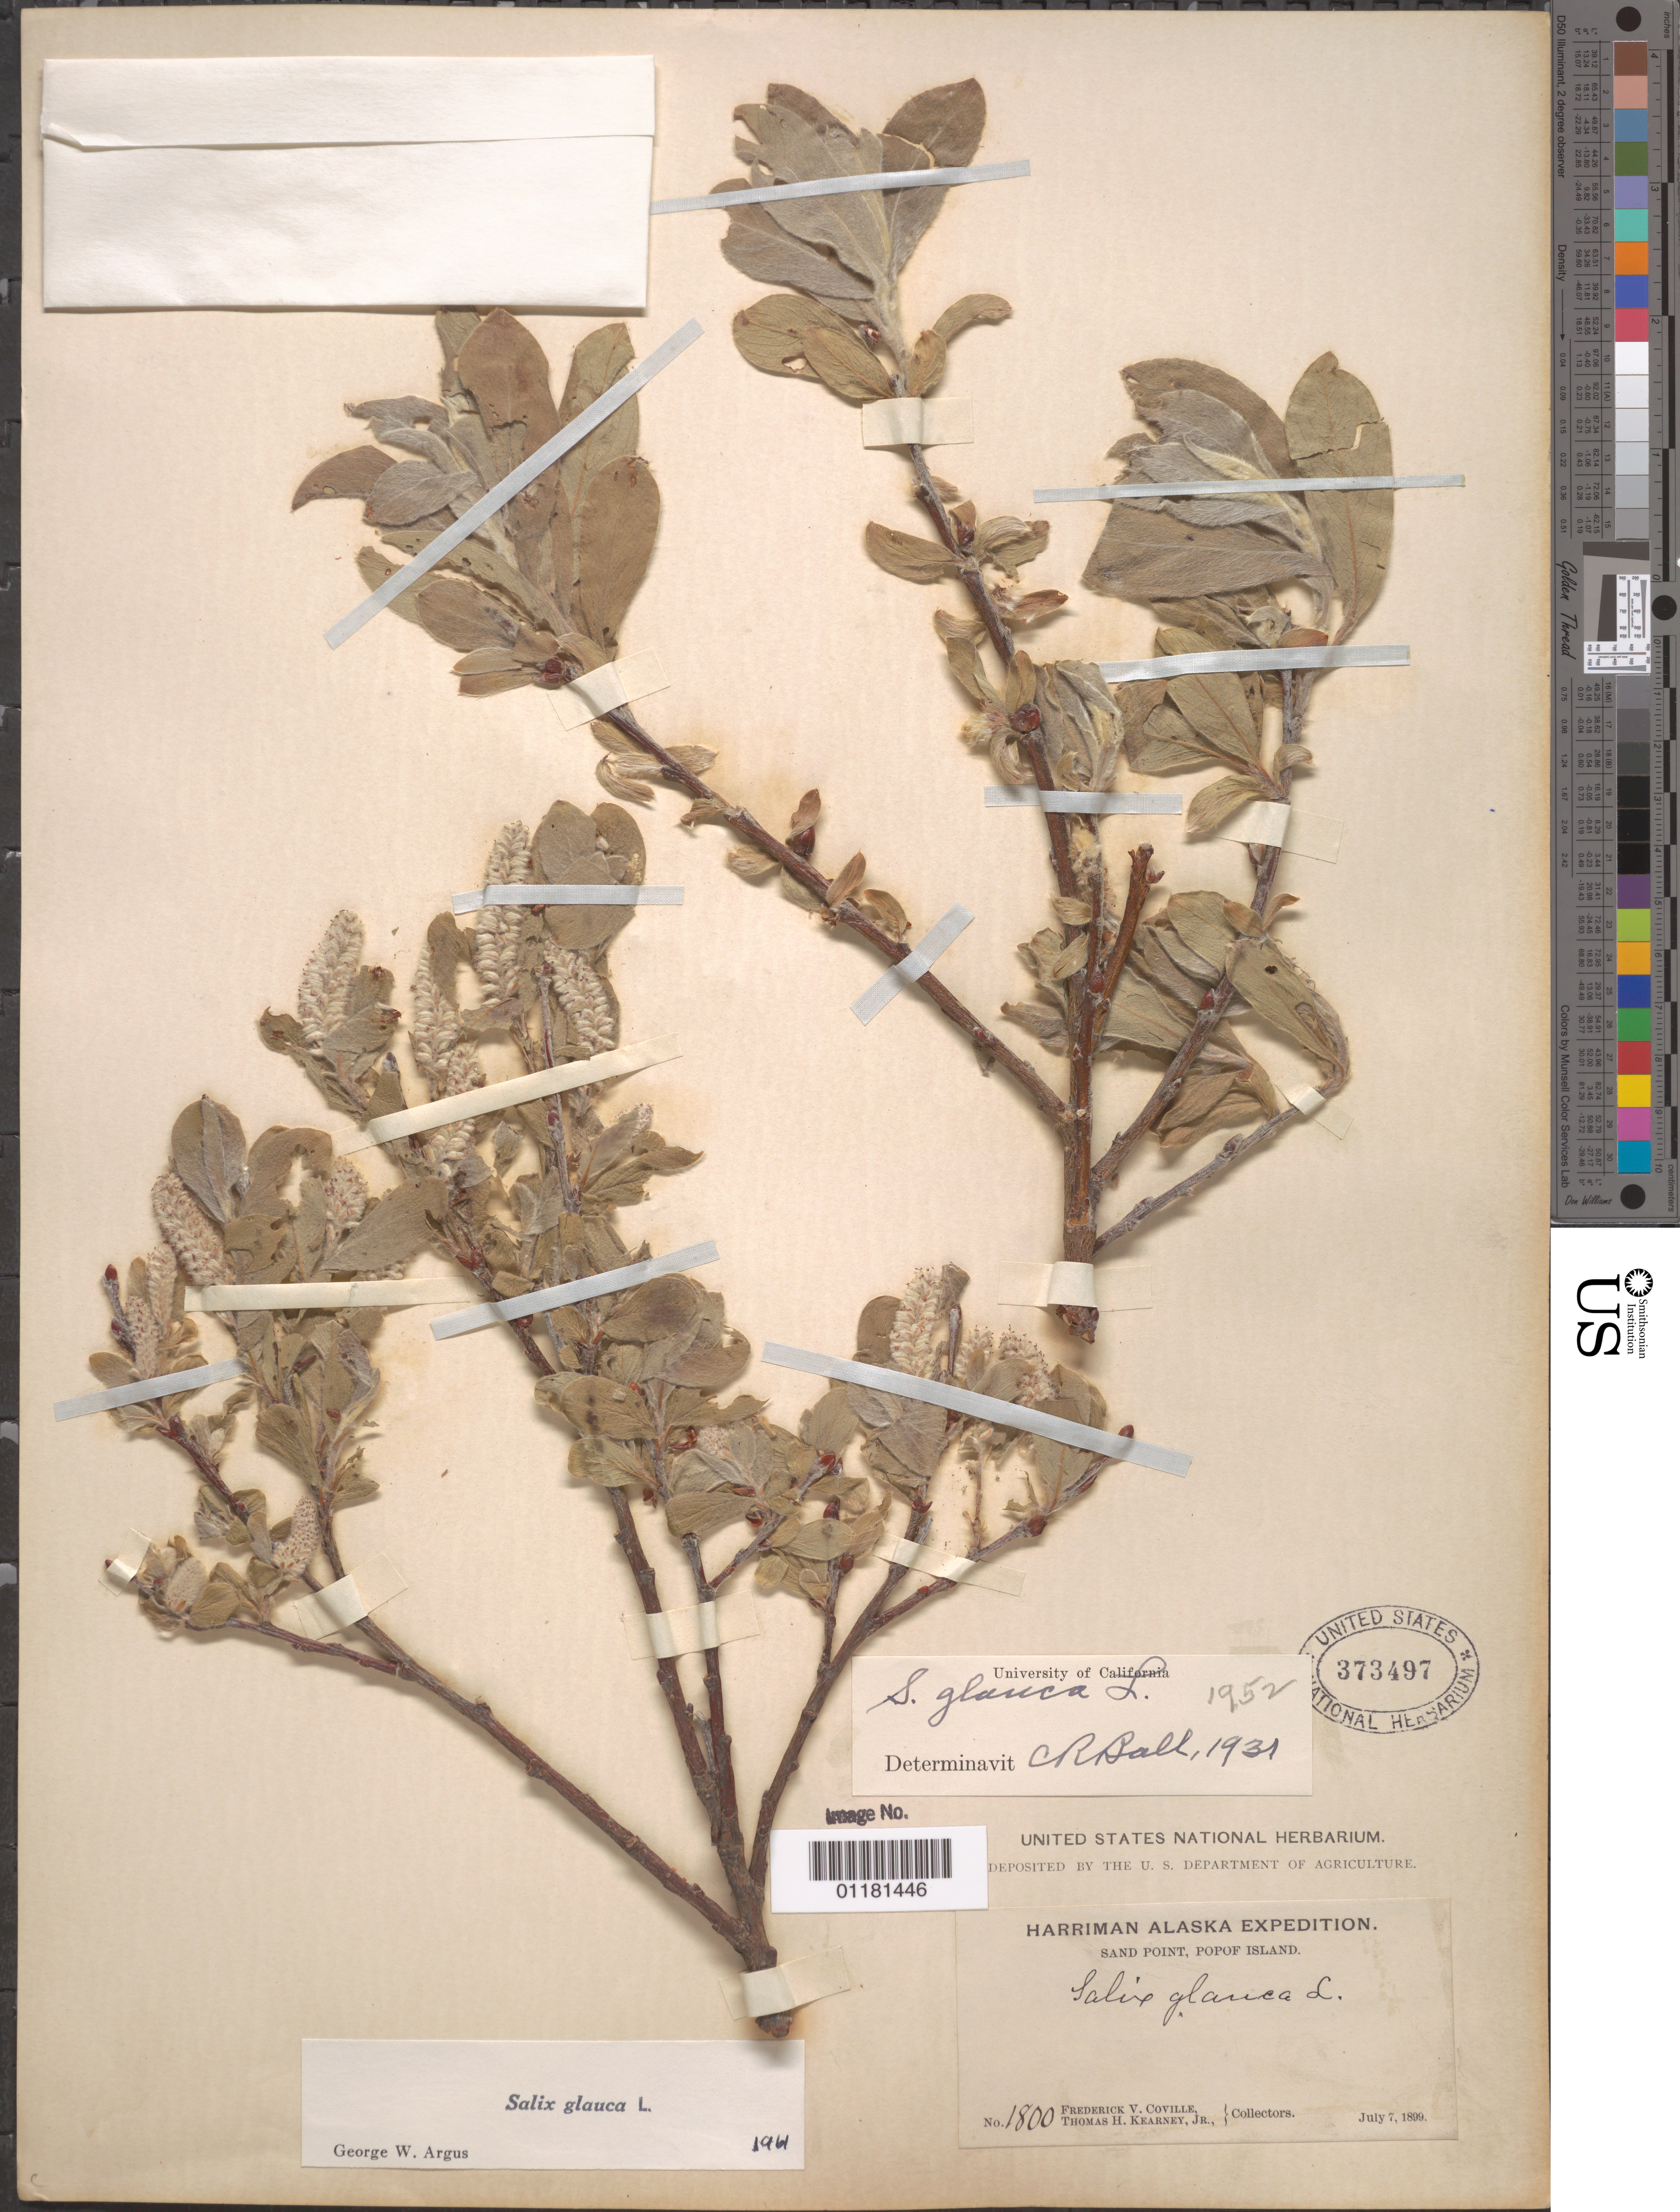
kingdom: Plantae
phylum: Tracheophyta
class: Magnoliopsida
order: Malpighiales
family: Salicaceae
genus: Salix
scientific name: Salix glauca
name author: L.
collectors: F. V. Coville & T. H. Kearney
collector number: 1800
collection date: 1899-07-07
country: United States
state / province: Alaska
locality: Sand Point, Popof Island.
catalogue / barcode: US 373497